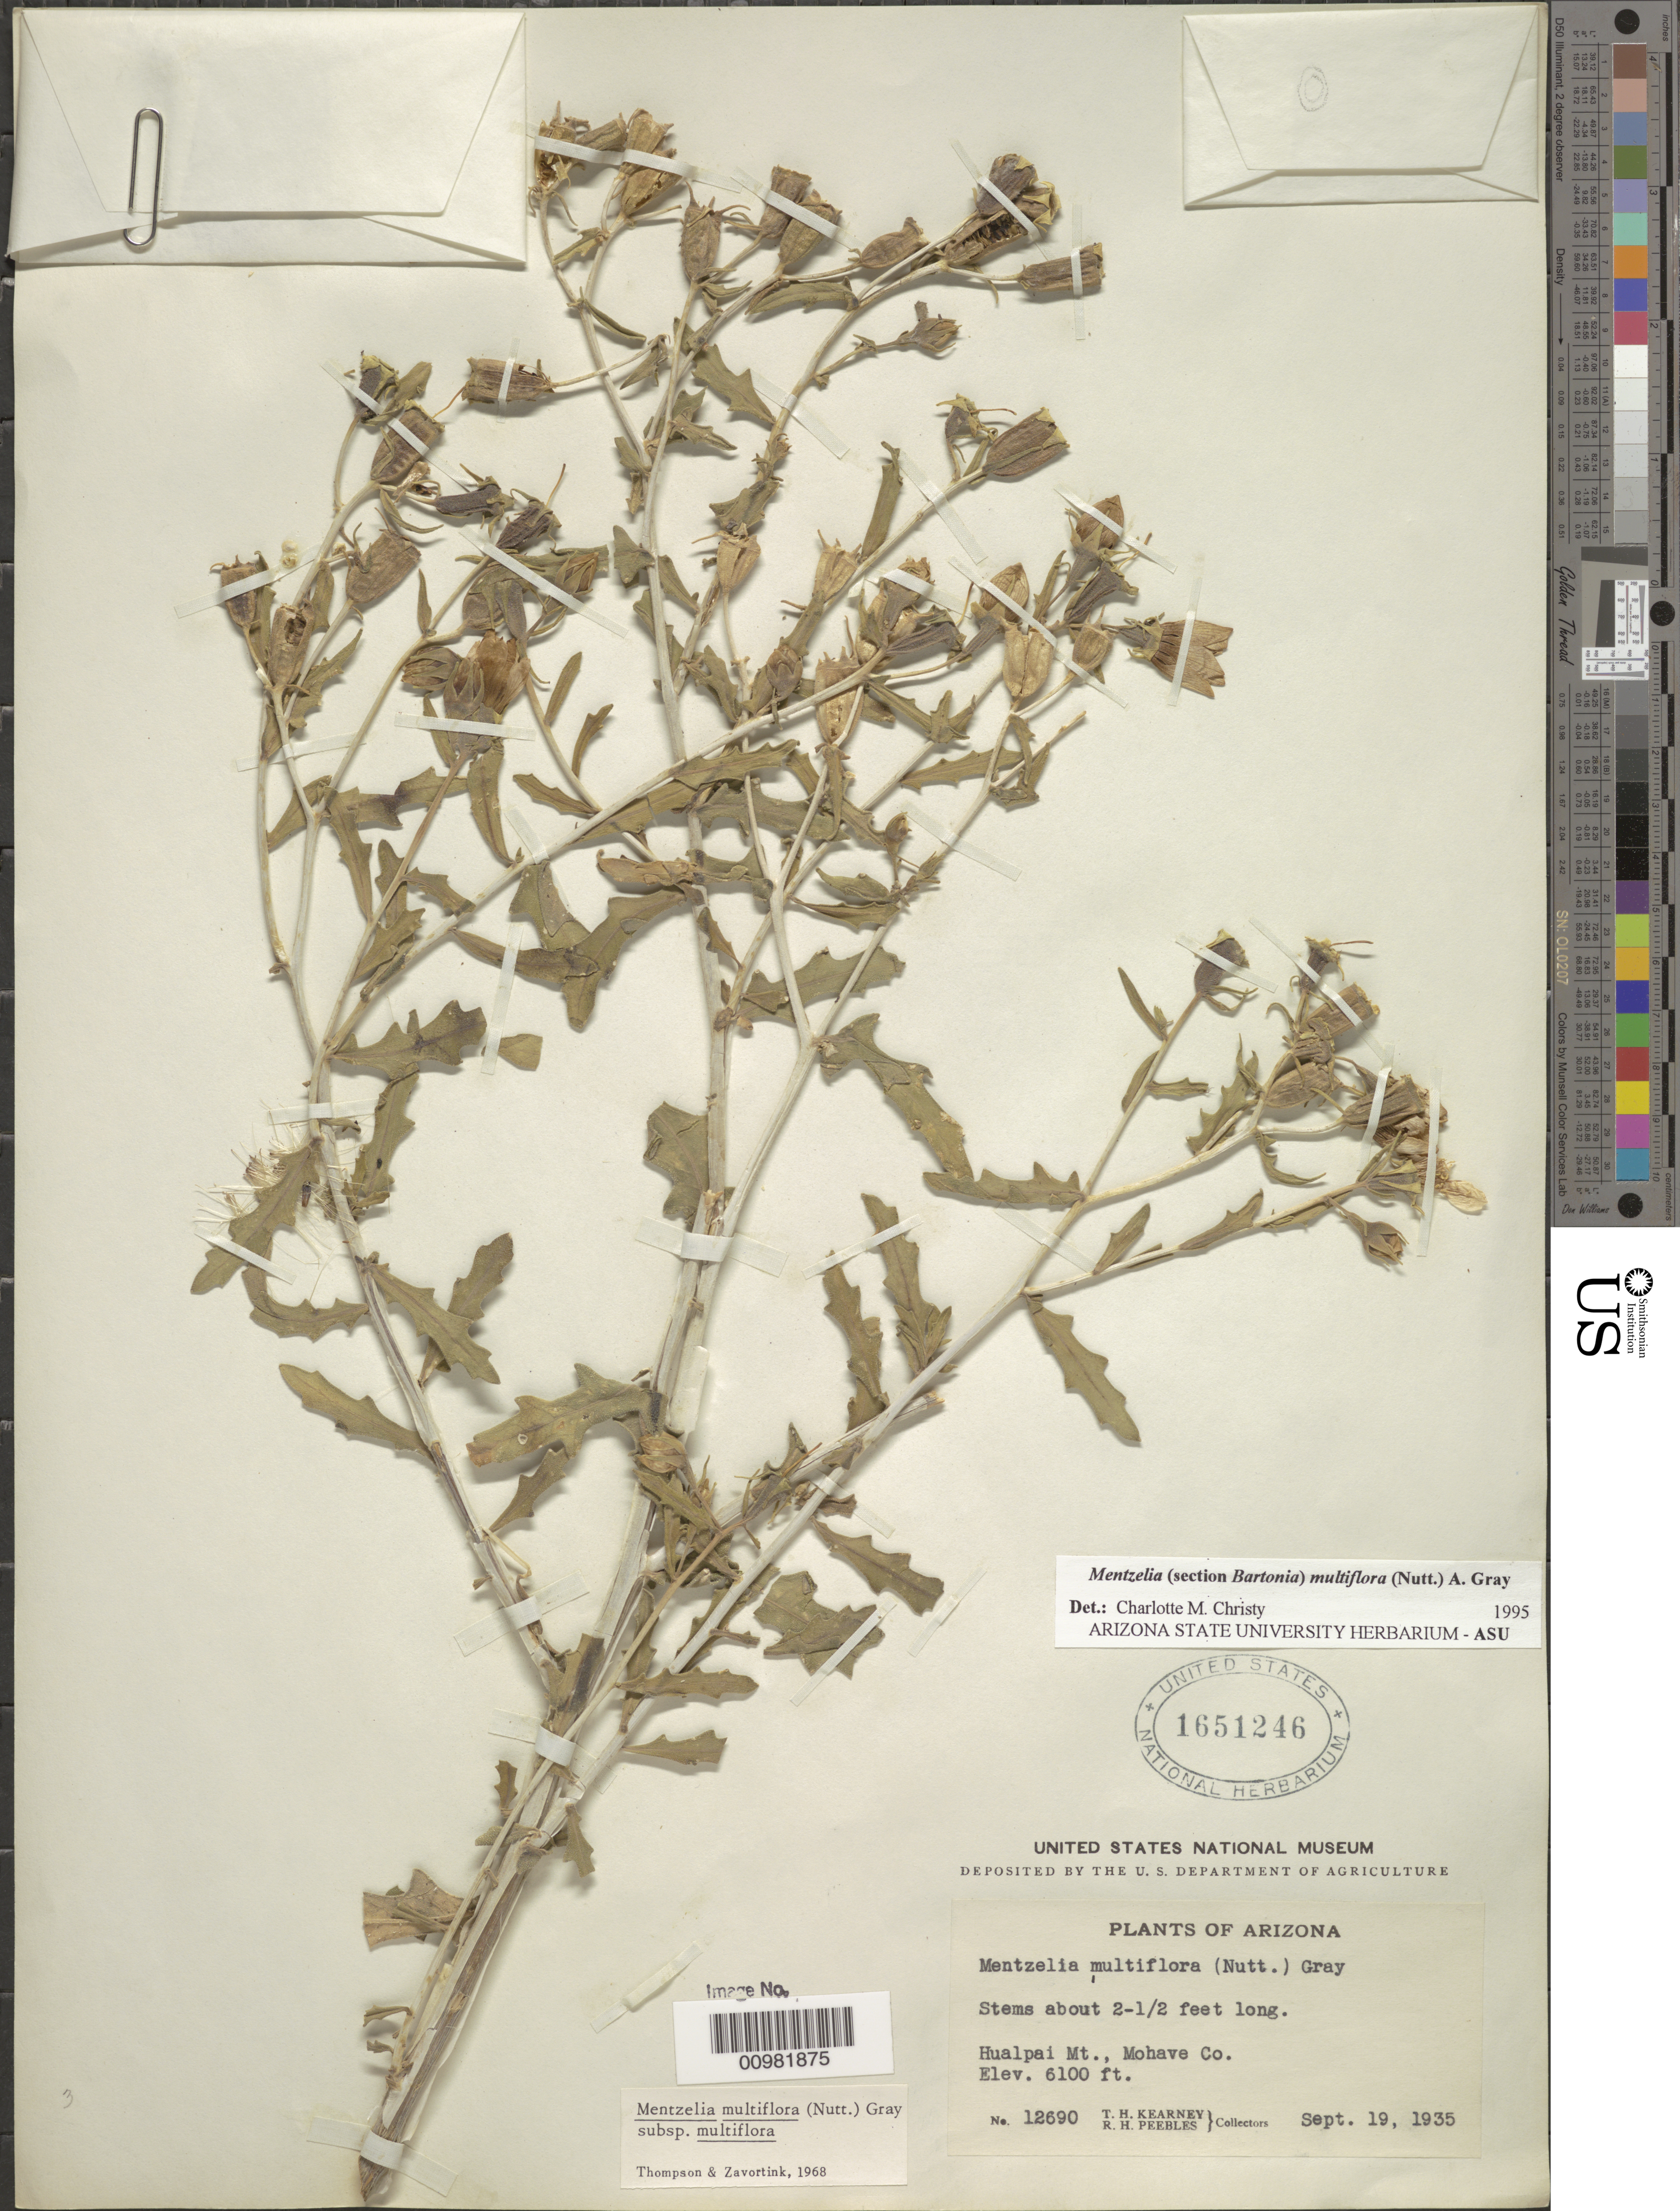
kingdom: Plantae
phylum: Tracheophyta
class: Magnoliopsida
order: Cornales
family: Loasaceae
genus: Mentzelia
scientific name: Mentzelia multiflora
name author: (Nutt.) A. Gray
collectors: T. H. Kearney & R. H. Peebles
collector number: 12690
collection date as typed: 19 Sep 1935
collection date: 1935-09-19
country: United States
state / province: Arizona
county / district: Mohave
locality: Hualpai Mt.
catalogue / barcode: US 1651246